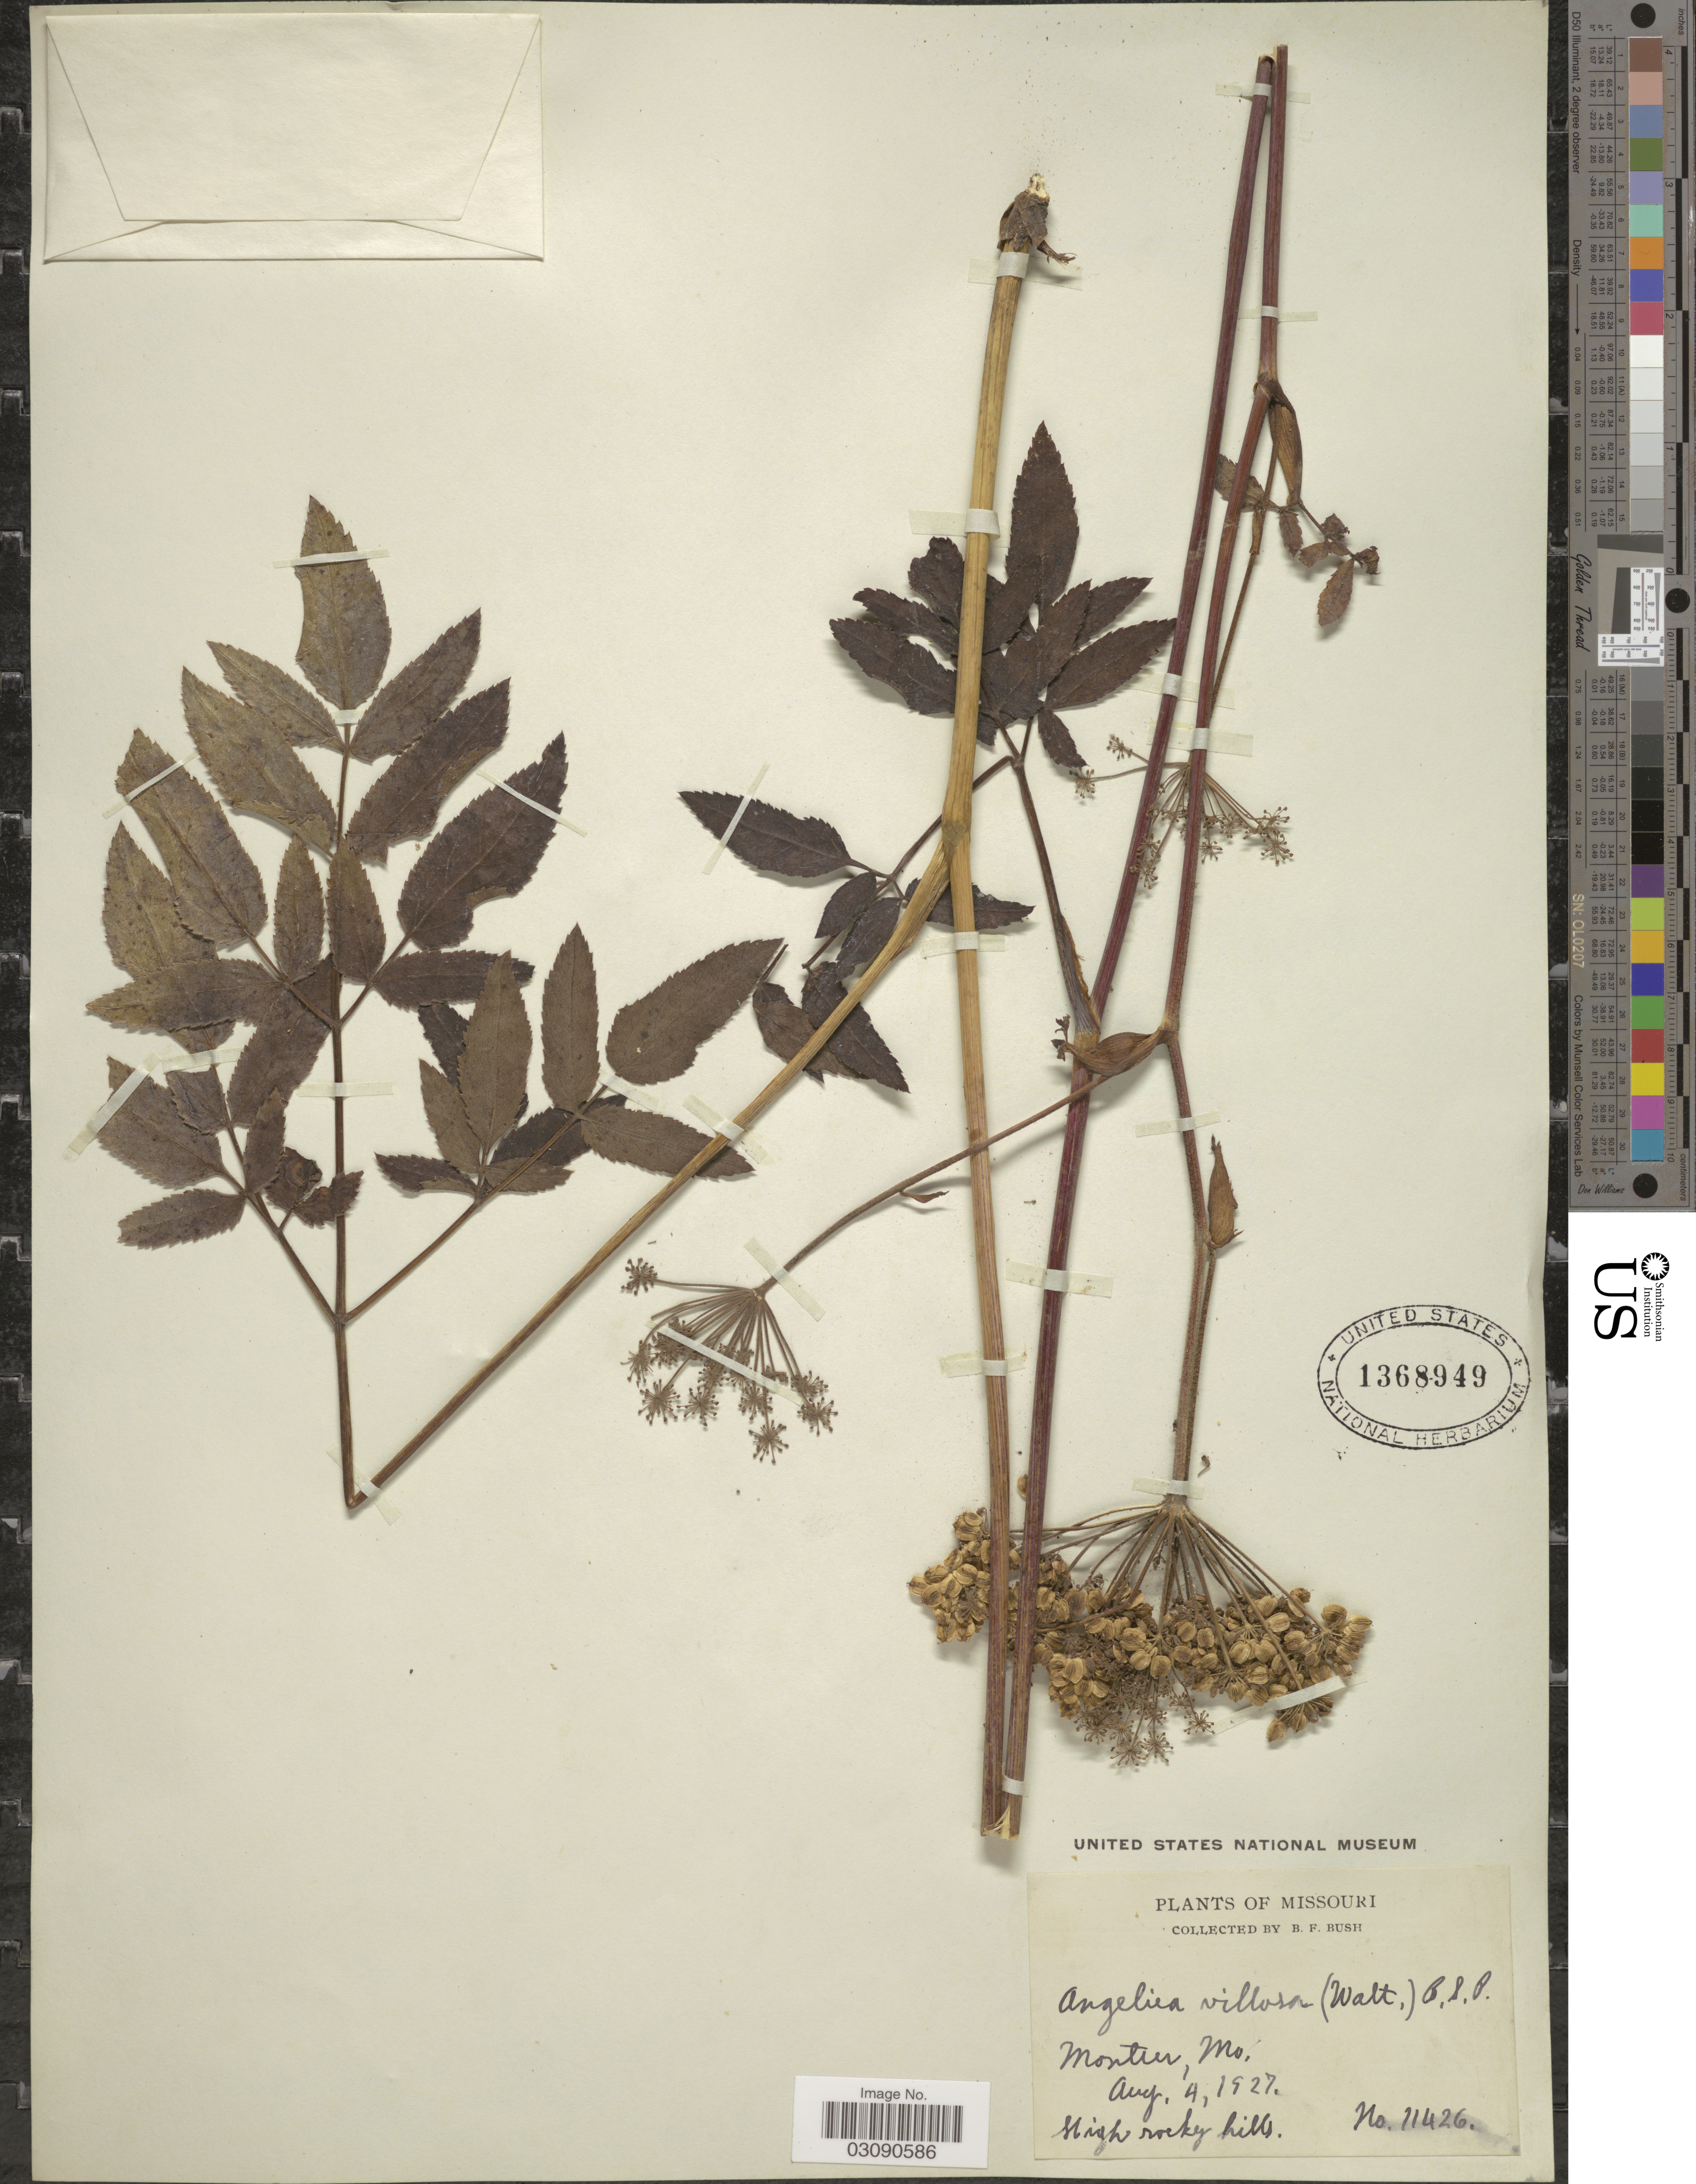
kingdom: Plantae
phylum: Tracheophyta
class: Magnoliopsida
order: Apiales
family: Apiaceae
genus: Angelica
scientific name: Angelica venenosa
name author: (Greenway) Fernald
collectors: B. F. Bush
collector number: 11426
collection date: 1927-08-04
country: United States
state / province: Missouri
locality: Monteer.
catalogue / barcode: US 1368949